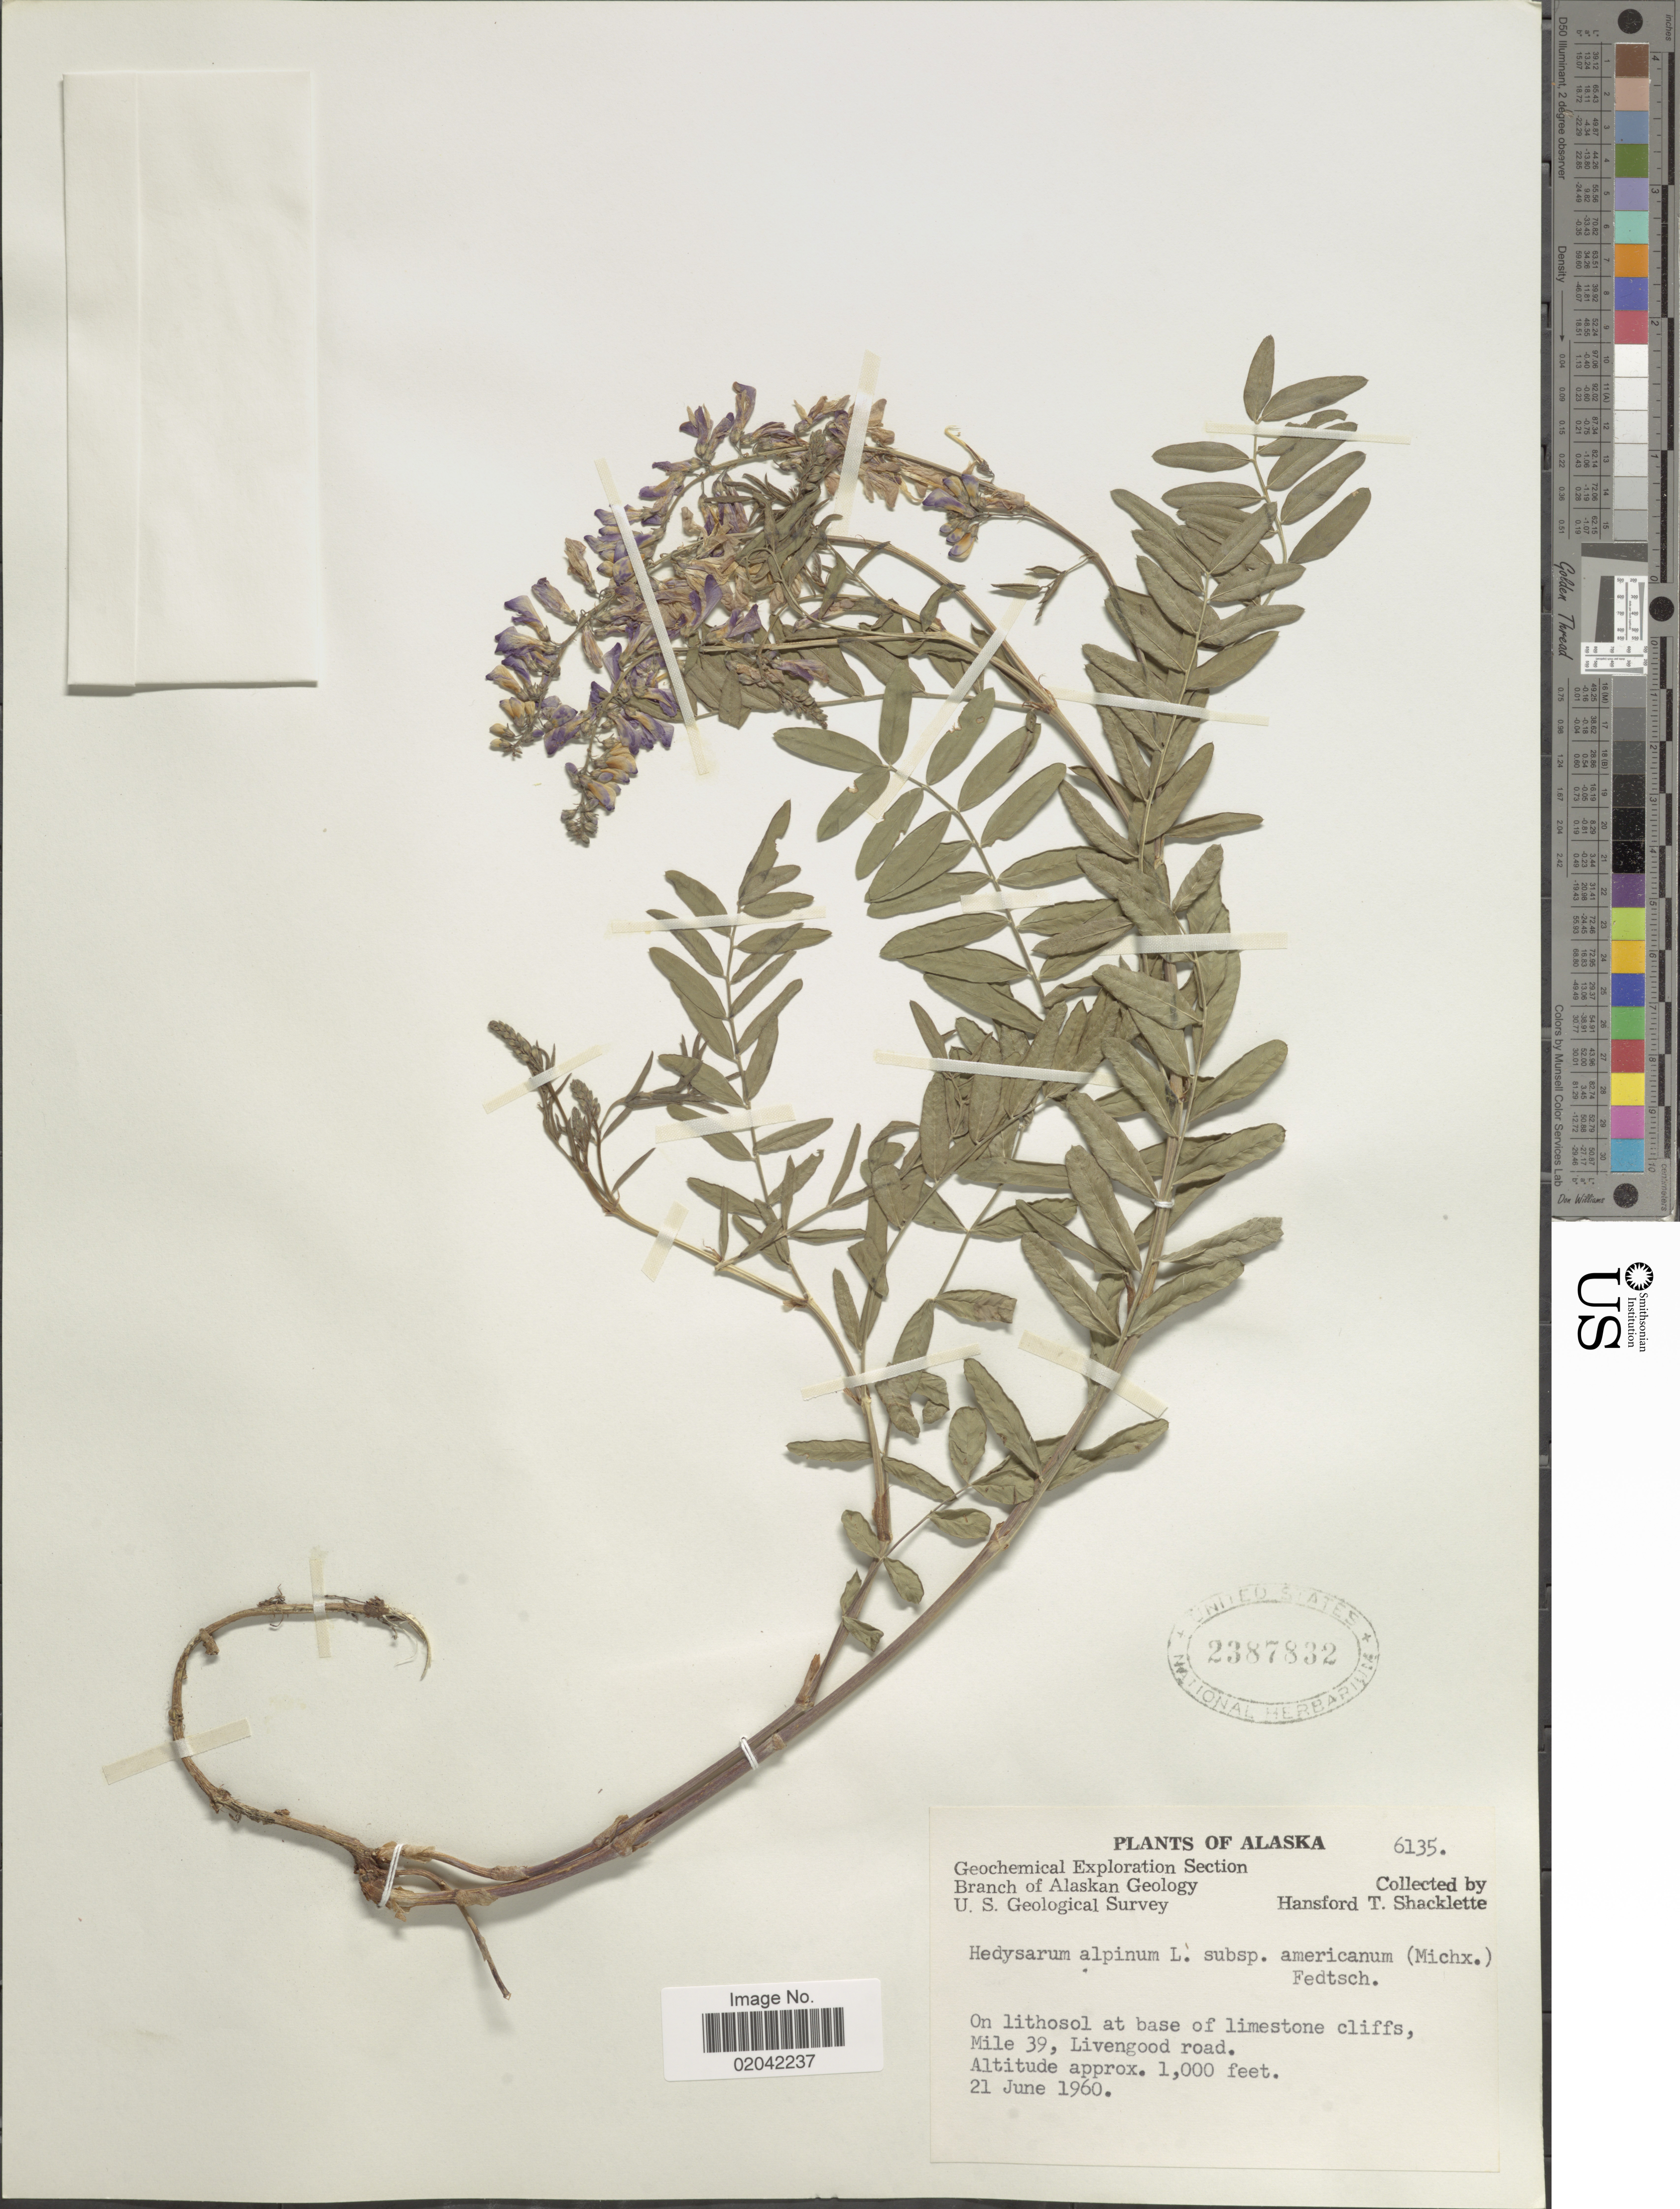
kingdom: Plantae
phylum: Tracheophyta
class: Magnoliopsida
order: Fabales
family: Fabaceae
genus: Hedysarum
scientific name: Hedysarum alpinum var. americanum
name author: Michx. ex Pursh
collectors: H. Shacklette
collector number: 6135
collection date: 1960-06-21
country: United States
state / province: Alaska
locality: On lithosol at base of limestone cliffs, Mile 39, Livengood road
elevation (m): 305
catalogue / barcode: US 2387832